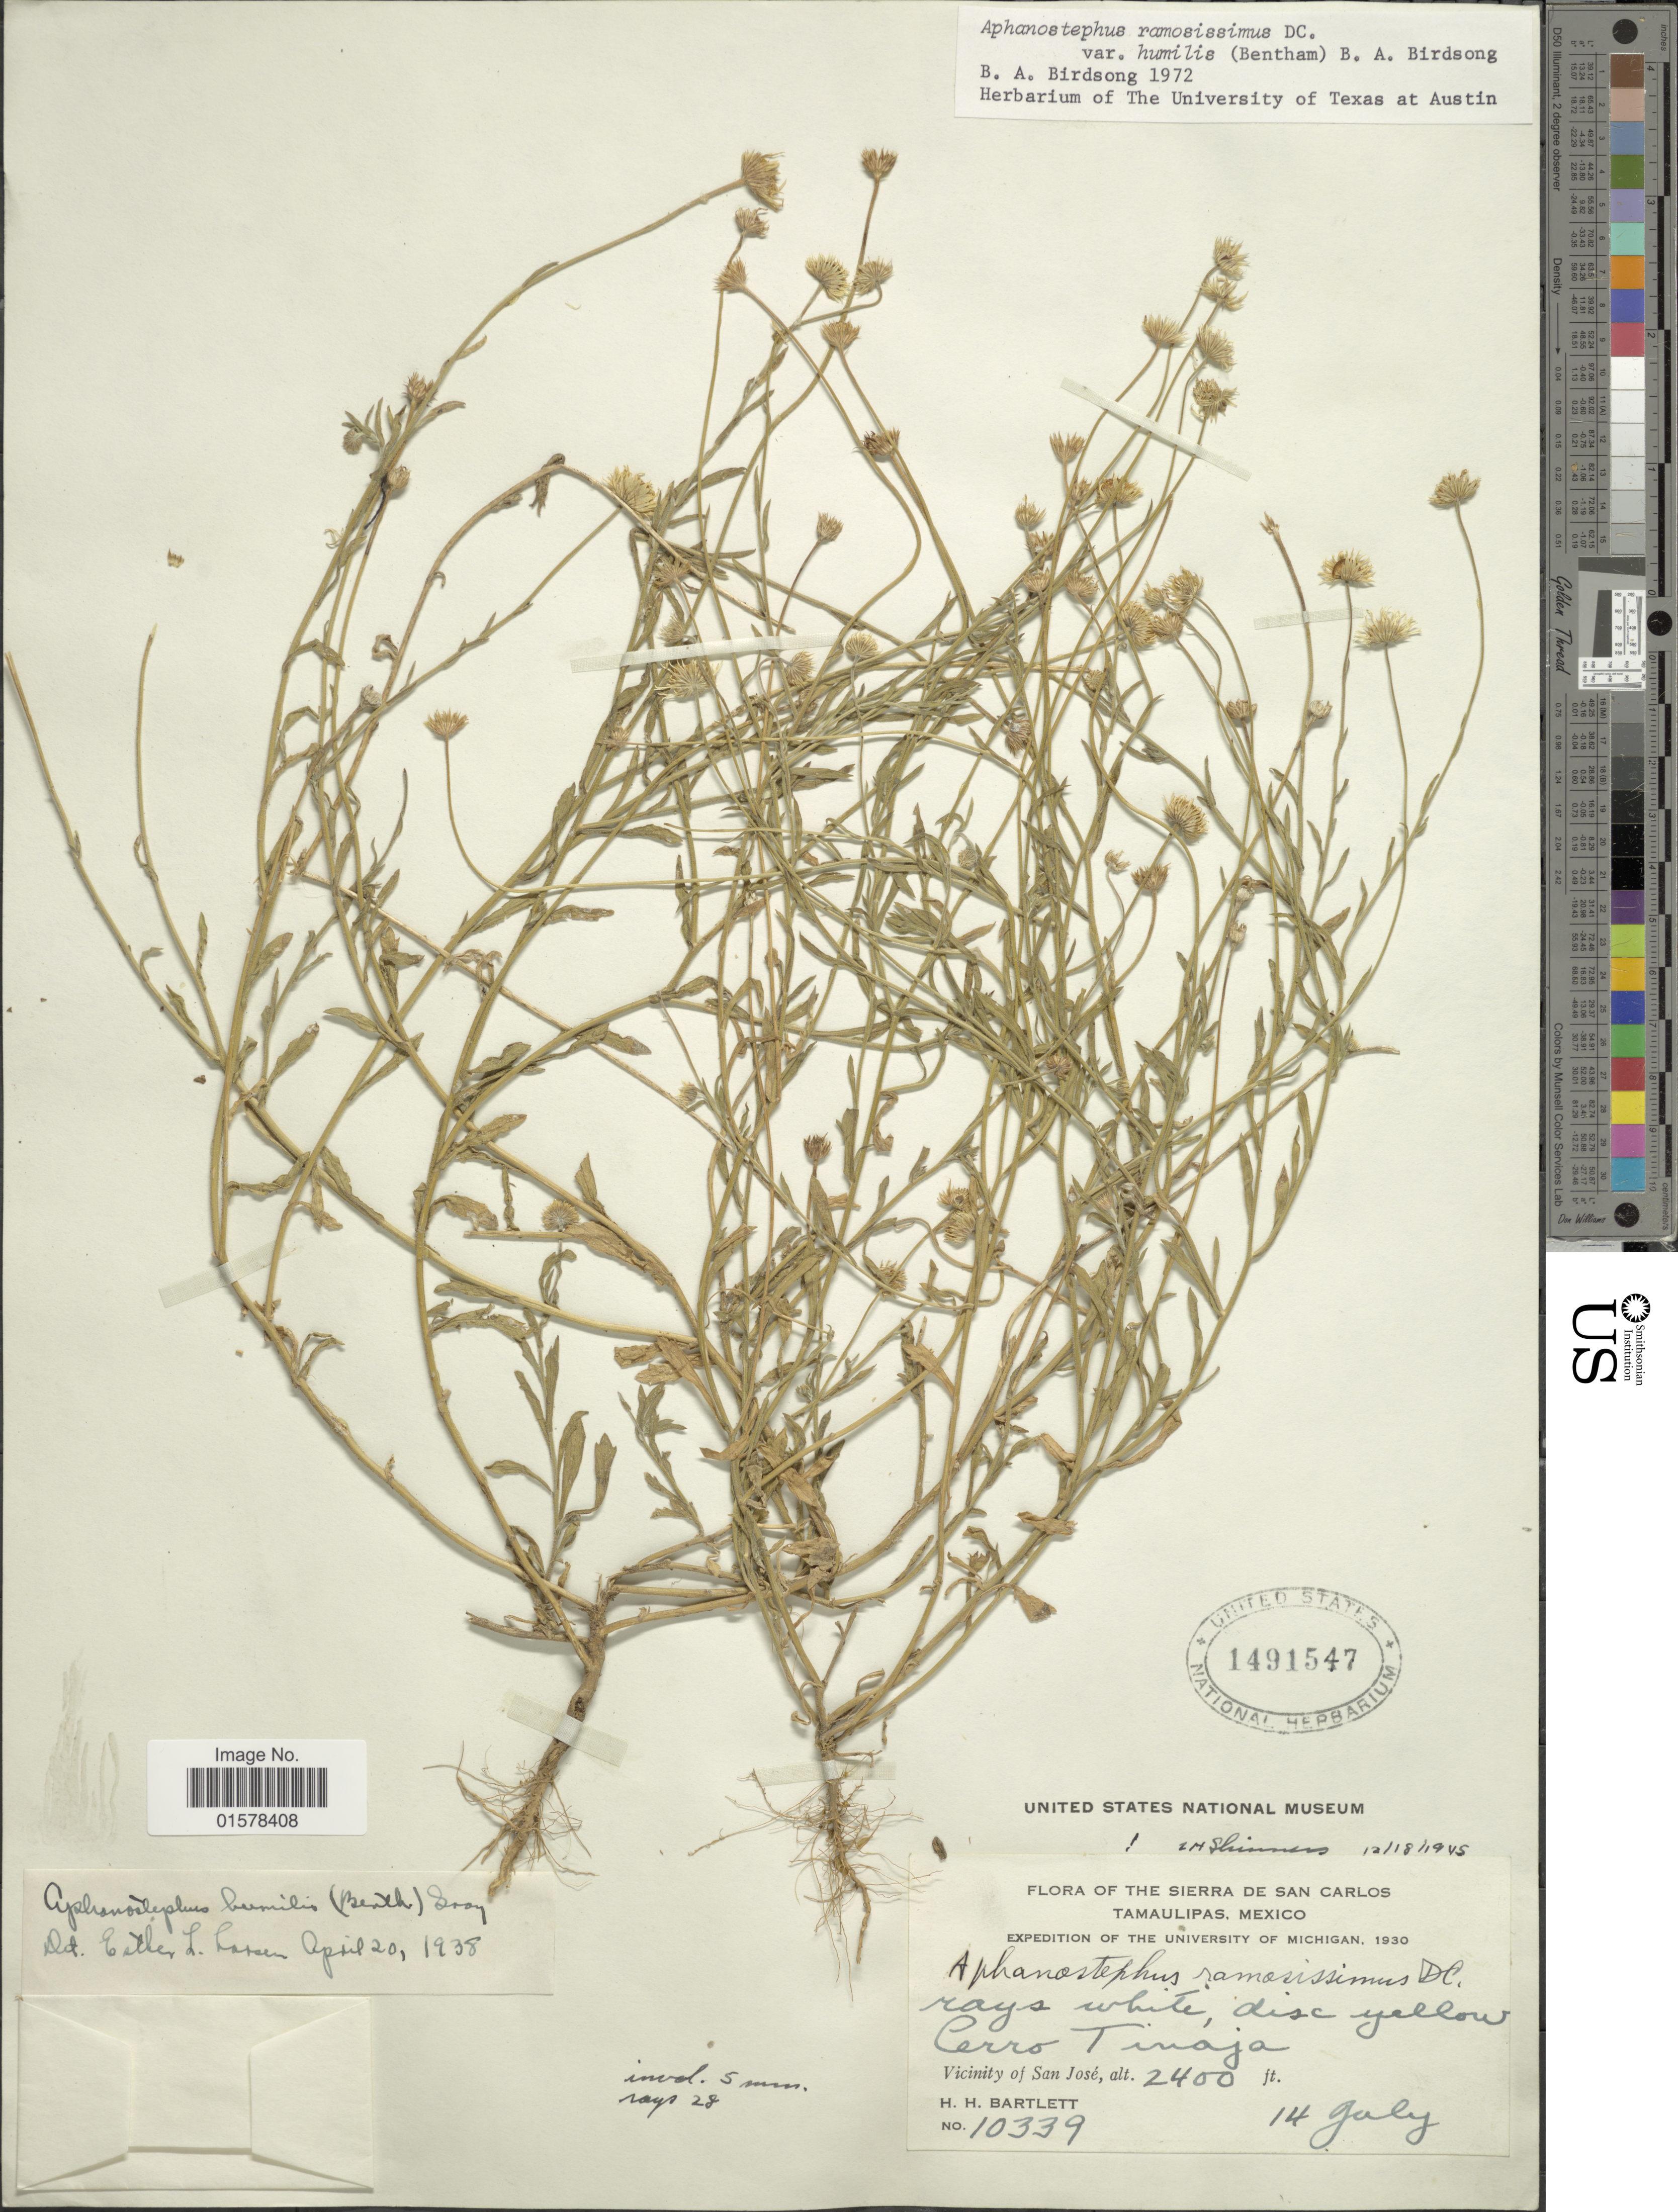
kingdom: Plantae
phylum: Tracheophyta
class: Magnoliopsida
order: Asterales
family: Asteraceae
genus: Aphanostephus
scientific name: Aphanostephus ramosissimus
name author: DC.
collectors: H. H. Bartlett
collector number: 10339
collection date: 1930-07-14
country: Mexico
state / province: Tamaulipas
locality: Cerro Tinaja, Vicinity of San Jose, Tamaulipas, Mexico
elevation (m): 732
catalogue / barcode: US 1491547